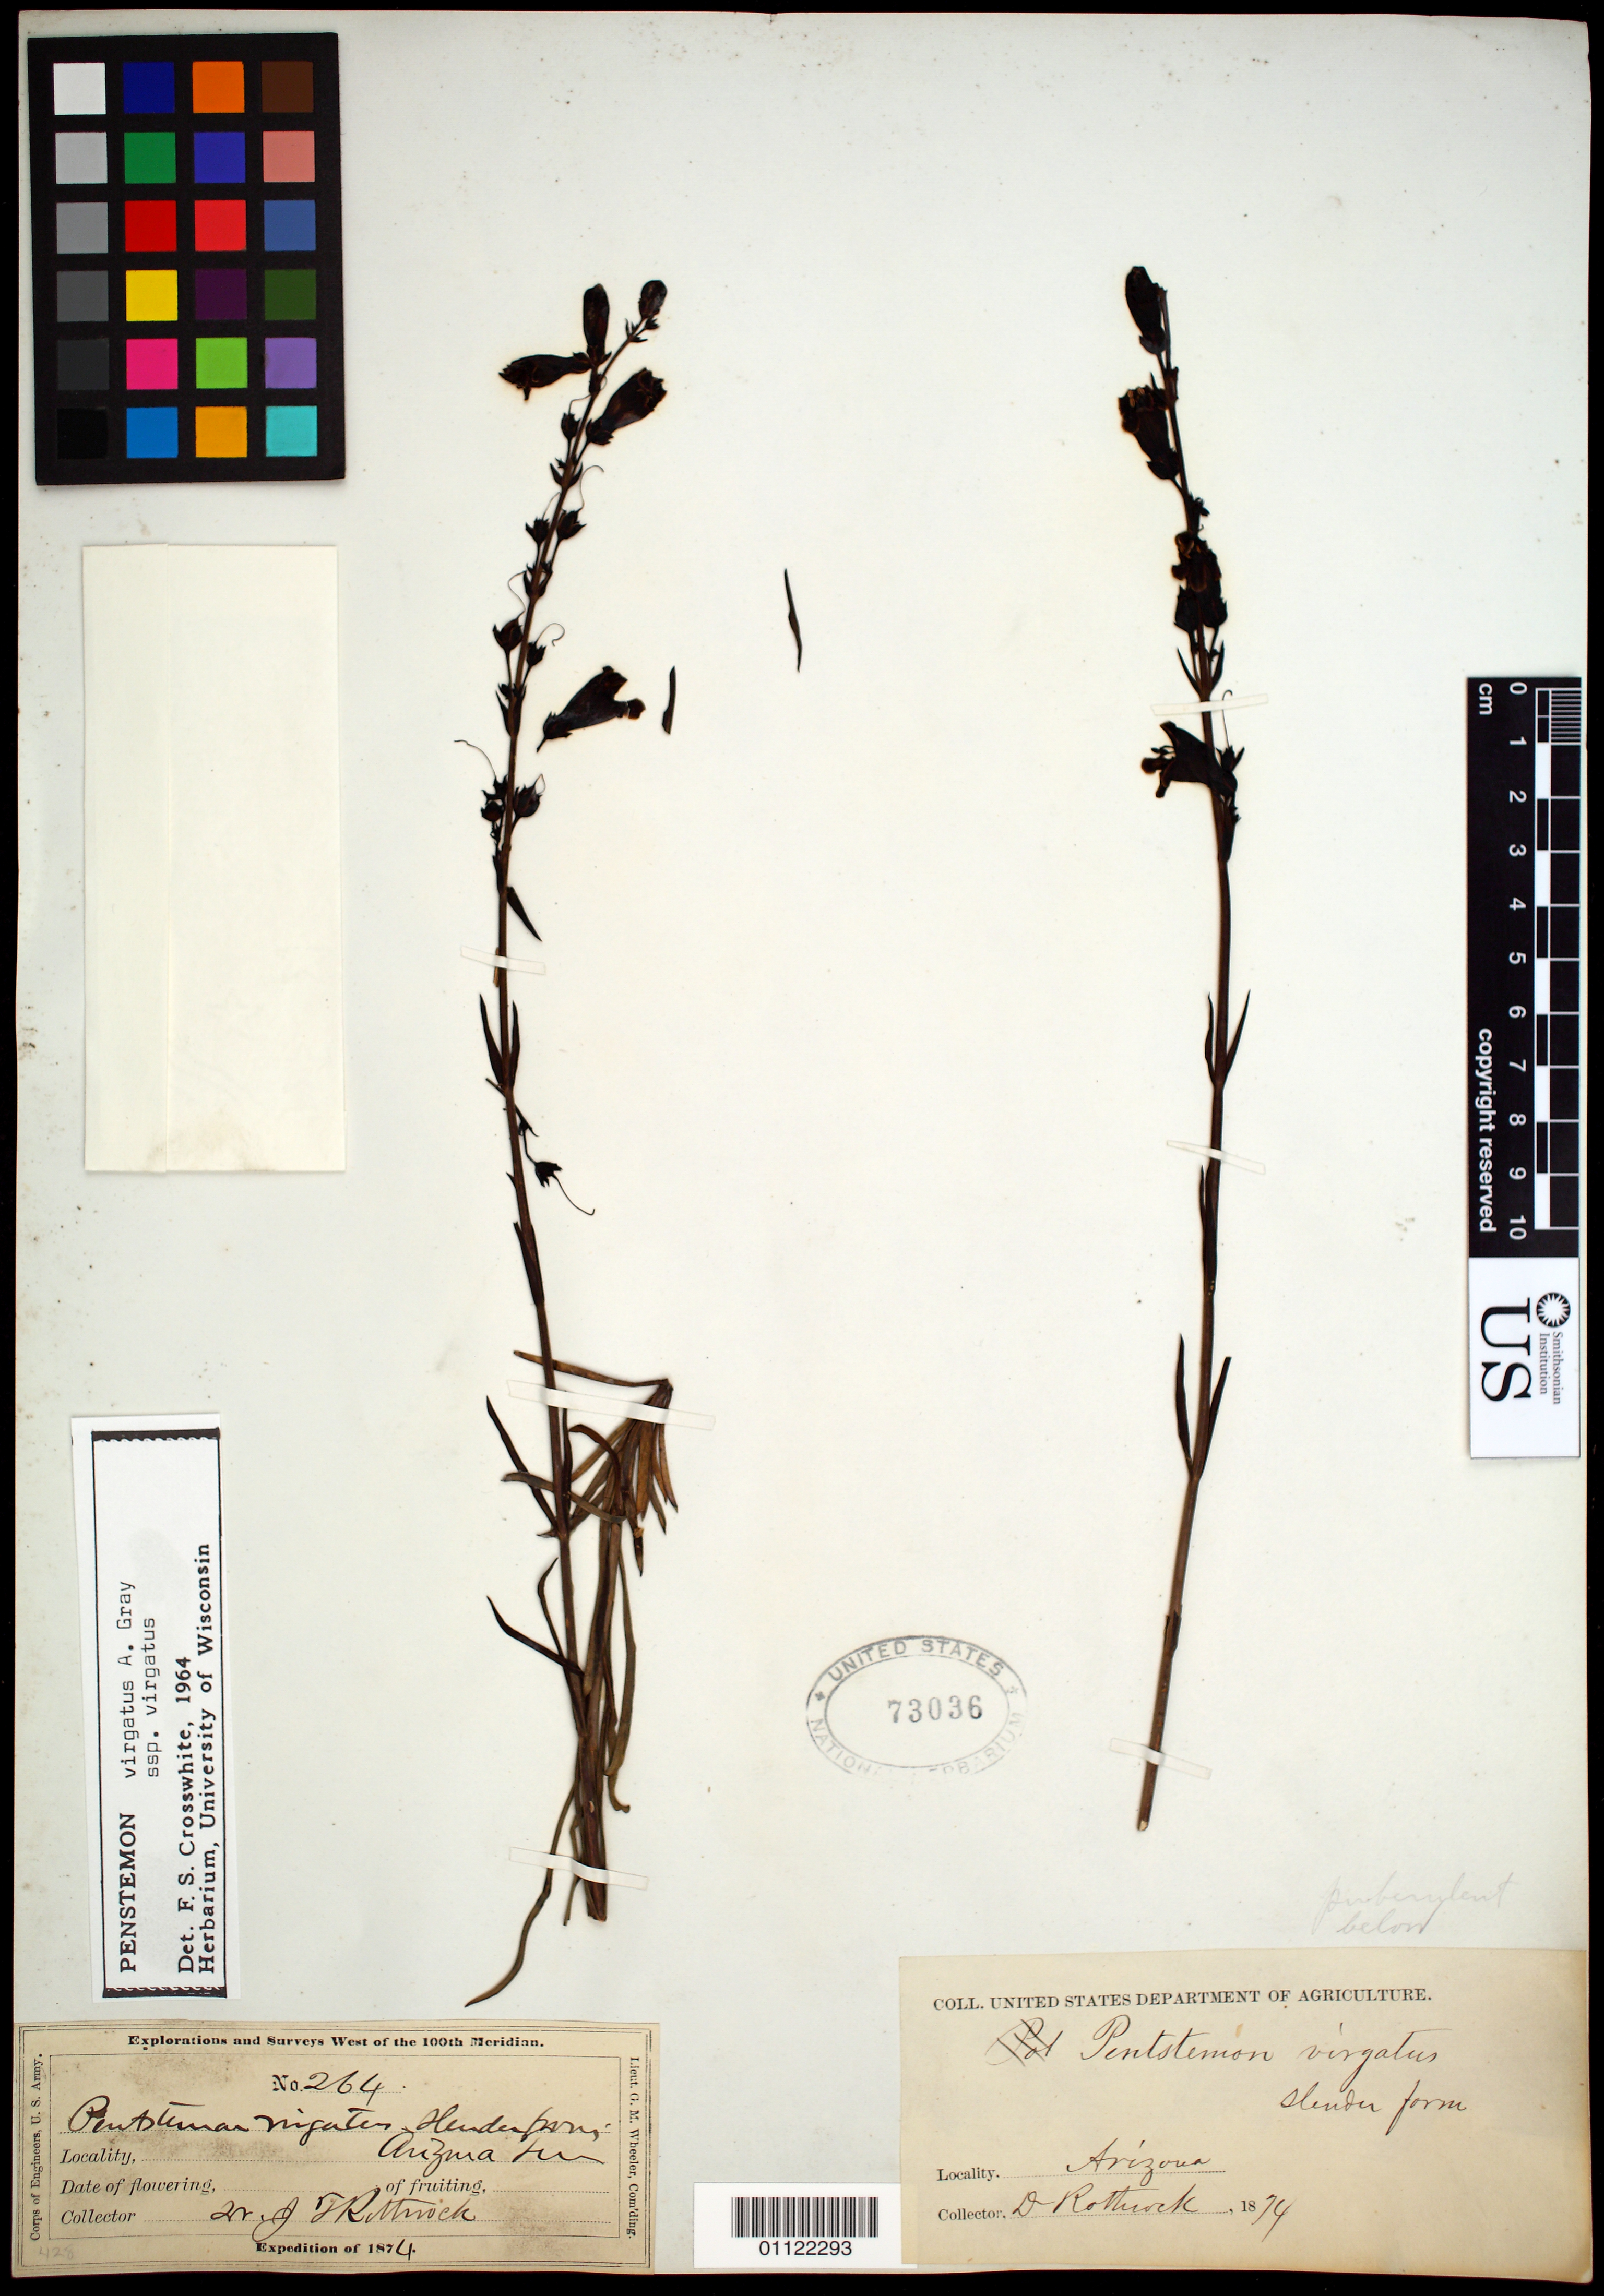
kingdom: Plantae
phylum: Tracheophyta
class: Magnoliopsida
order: Lamiales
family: Plantaginaceae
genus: Penstemon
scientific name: Penstemon virgatus subsp. virgatus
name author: A. Gray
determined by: Crosswhite, F. S.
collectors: J. T. Rothrock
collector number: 264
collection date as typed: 1874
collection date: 1874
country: United States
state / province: Arizona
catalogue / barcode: US 73036